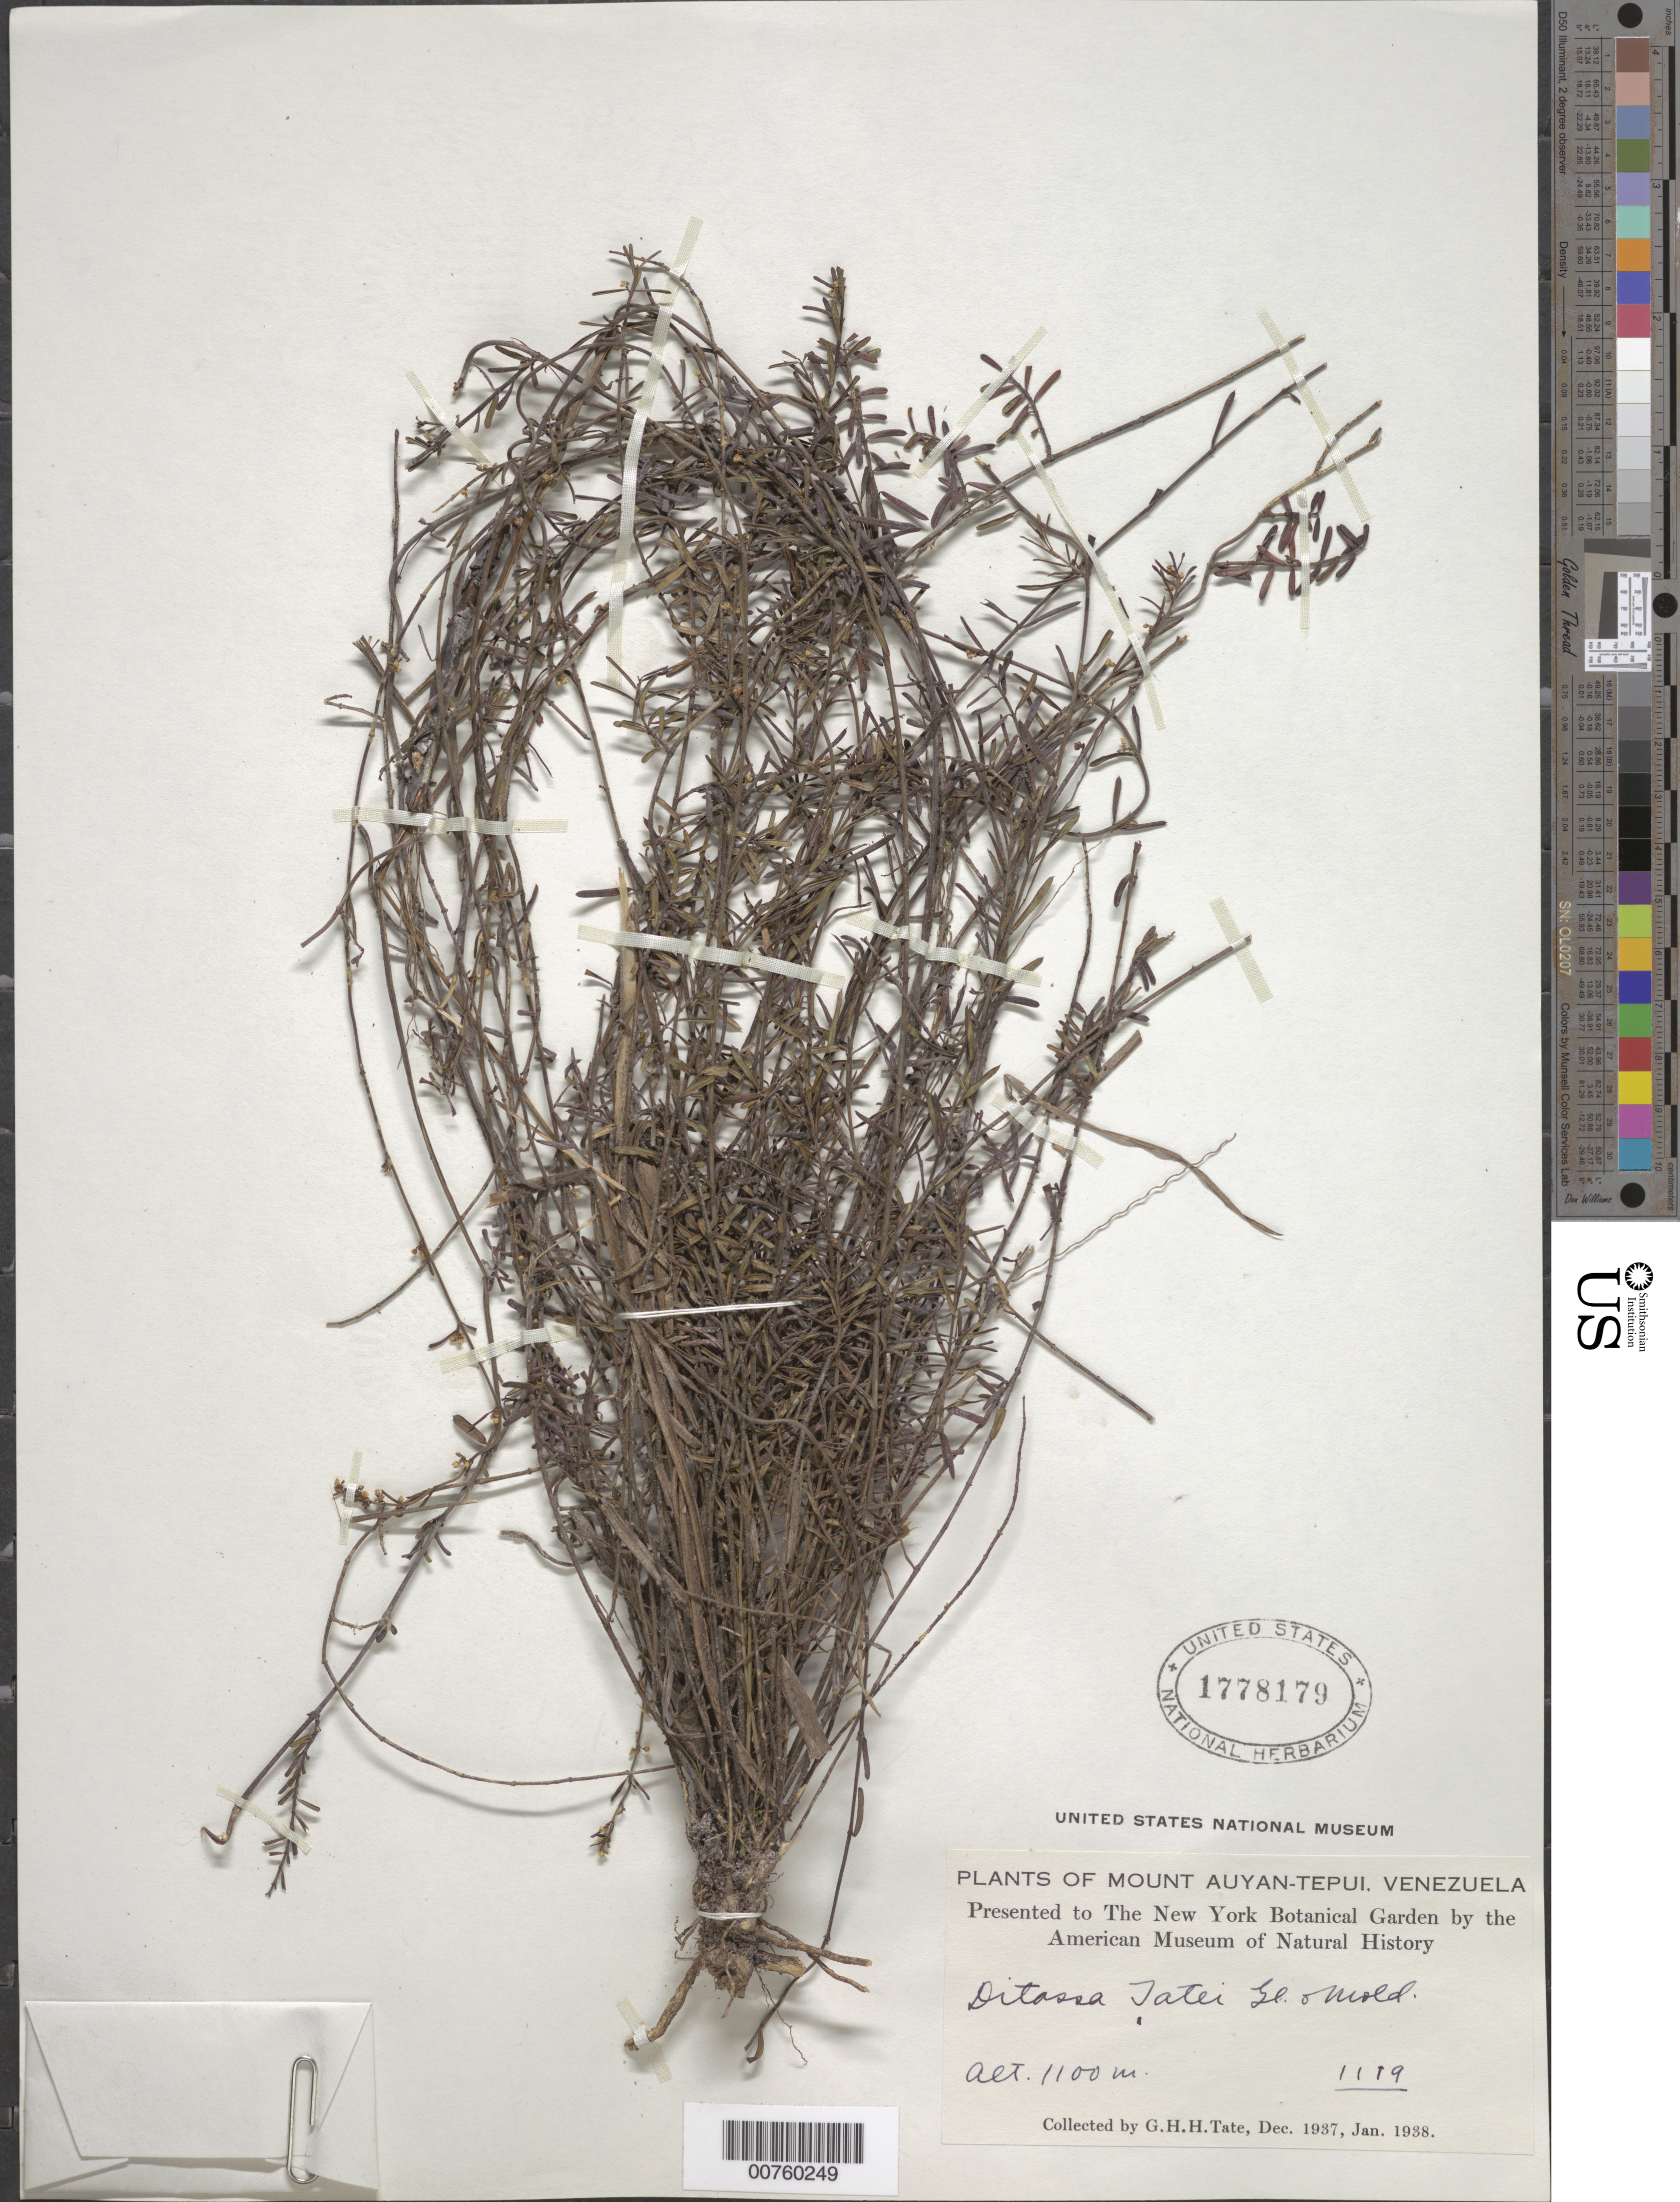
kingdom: Plantae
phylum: Tracheophyta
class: Magnoliopsida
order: Gentianales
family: Apocynaceae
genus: Ditassa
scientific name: Ditassa tatei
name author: Gleason & Moldenke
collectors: G. H. H.Tate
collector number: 1119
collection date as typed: Dec-37 to Jan-38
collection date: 1937-12/1938-01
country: Venezuela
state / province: Bolívar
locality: Mt. Auyan-tepuí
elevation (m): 1100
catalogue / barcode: US 1778179